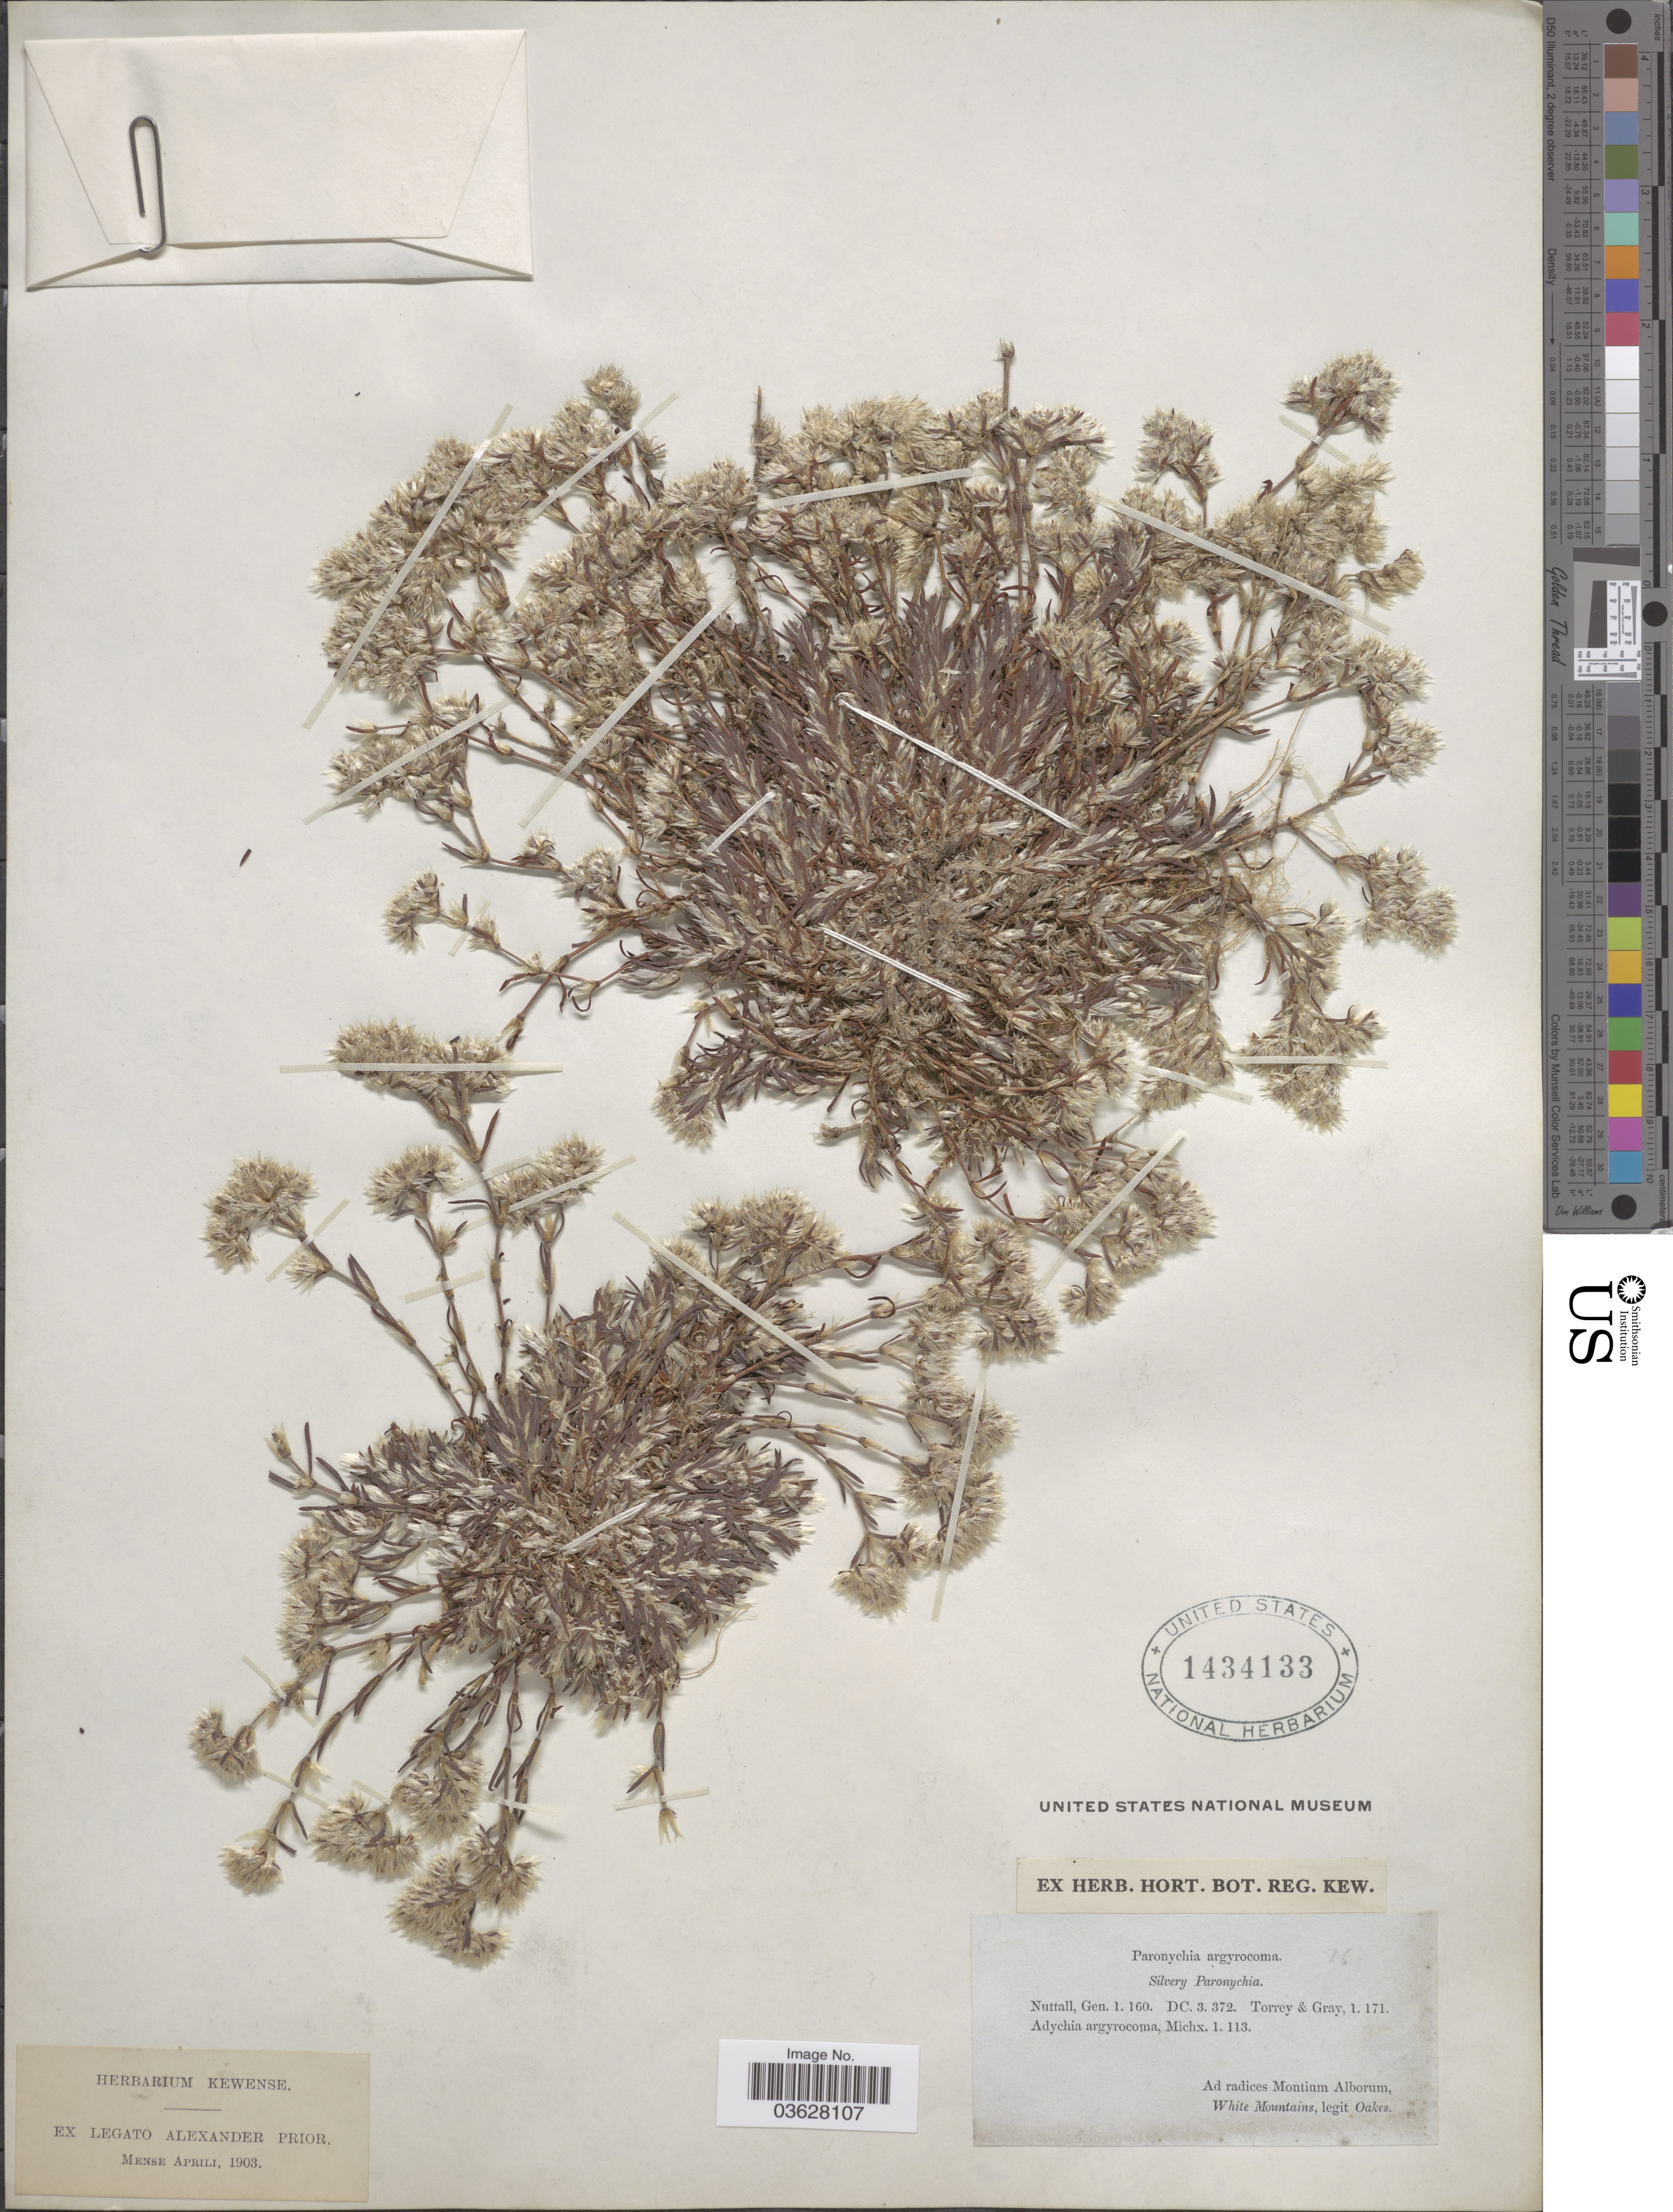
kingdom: Plantae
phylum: Tracheophyta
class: Magnoliopsida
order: Caryophyllales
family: Caryophyllaceae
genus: Paronychia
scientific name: Paronychia argyrocoma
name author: (Michx.) Nutt.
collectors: -. Oakes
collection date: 1903-04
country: United States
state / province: New Hampshire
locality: Ad radices Montium Alborum. White Mountains.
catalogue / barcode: US 1434133